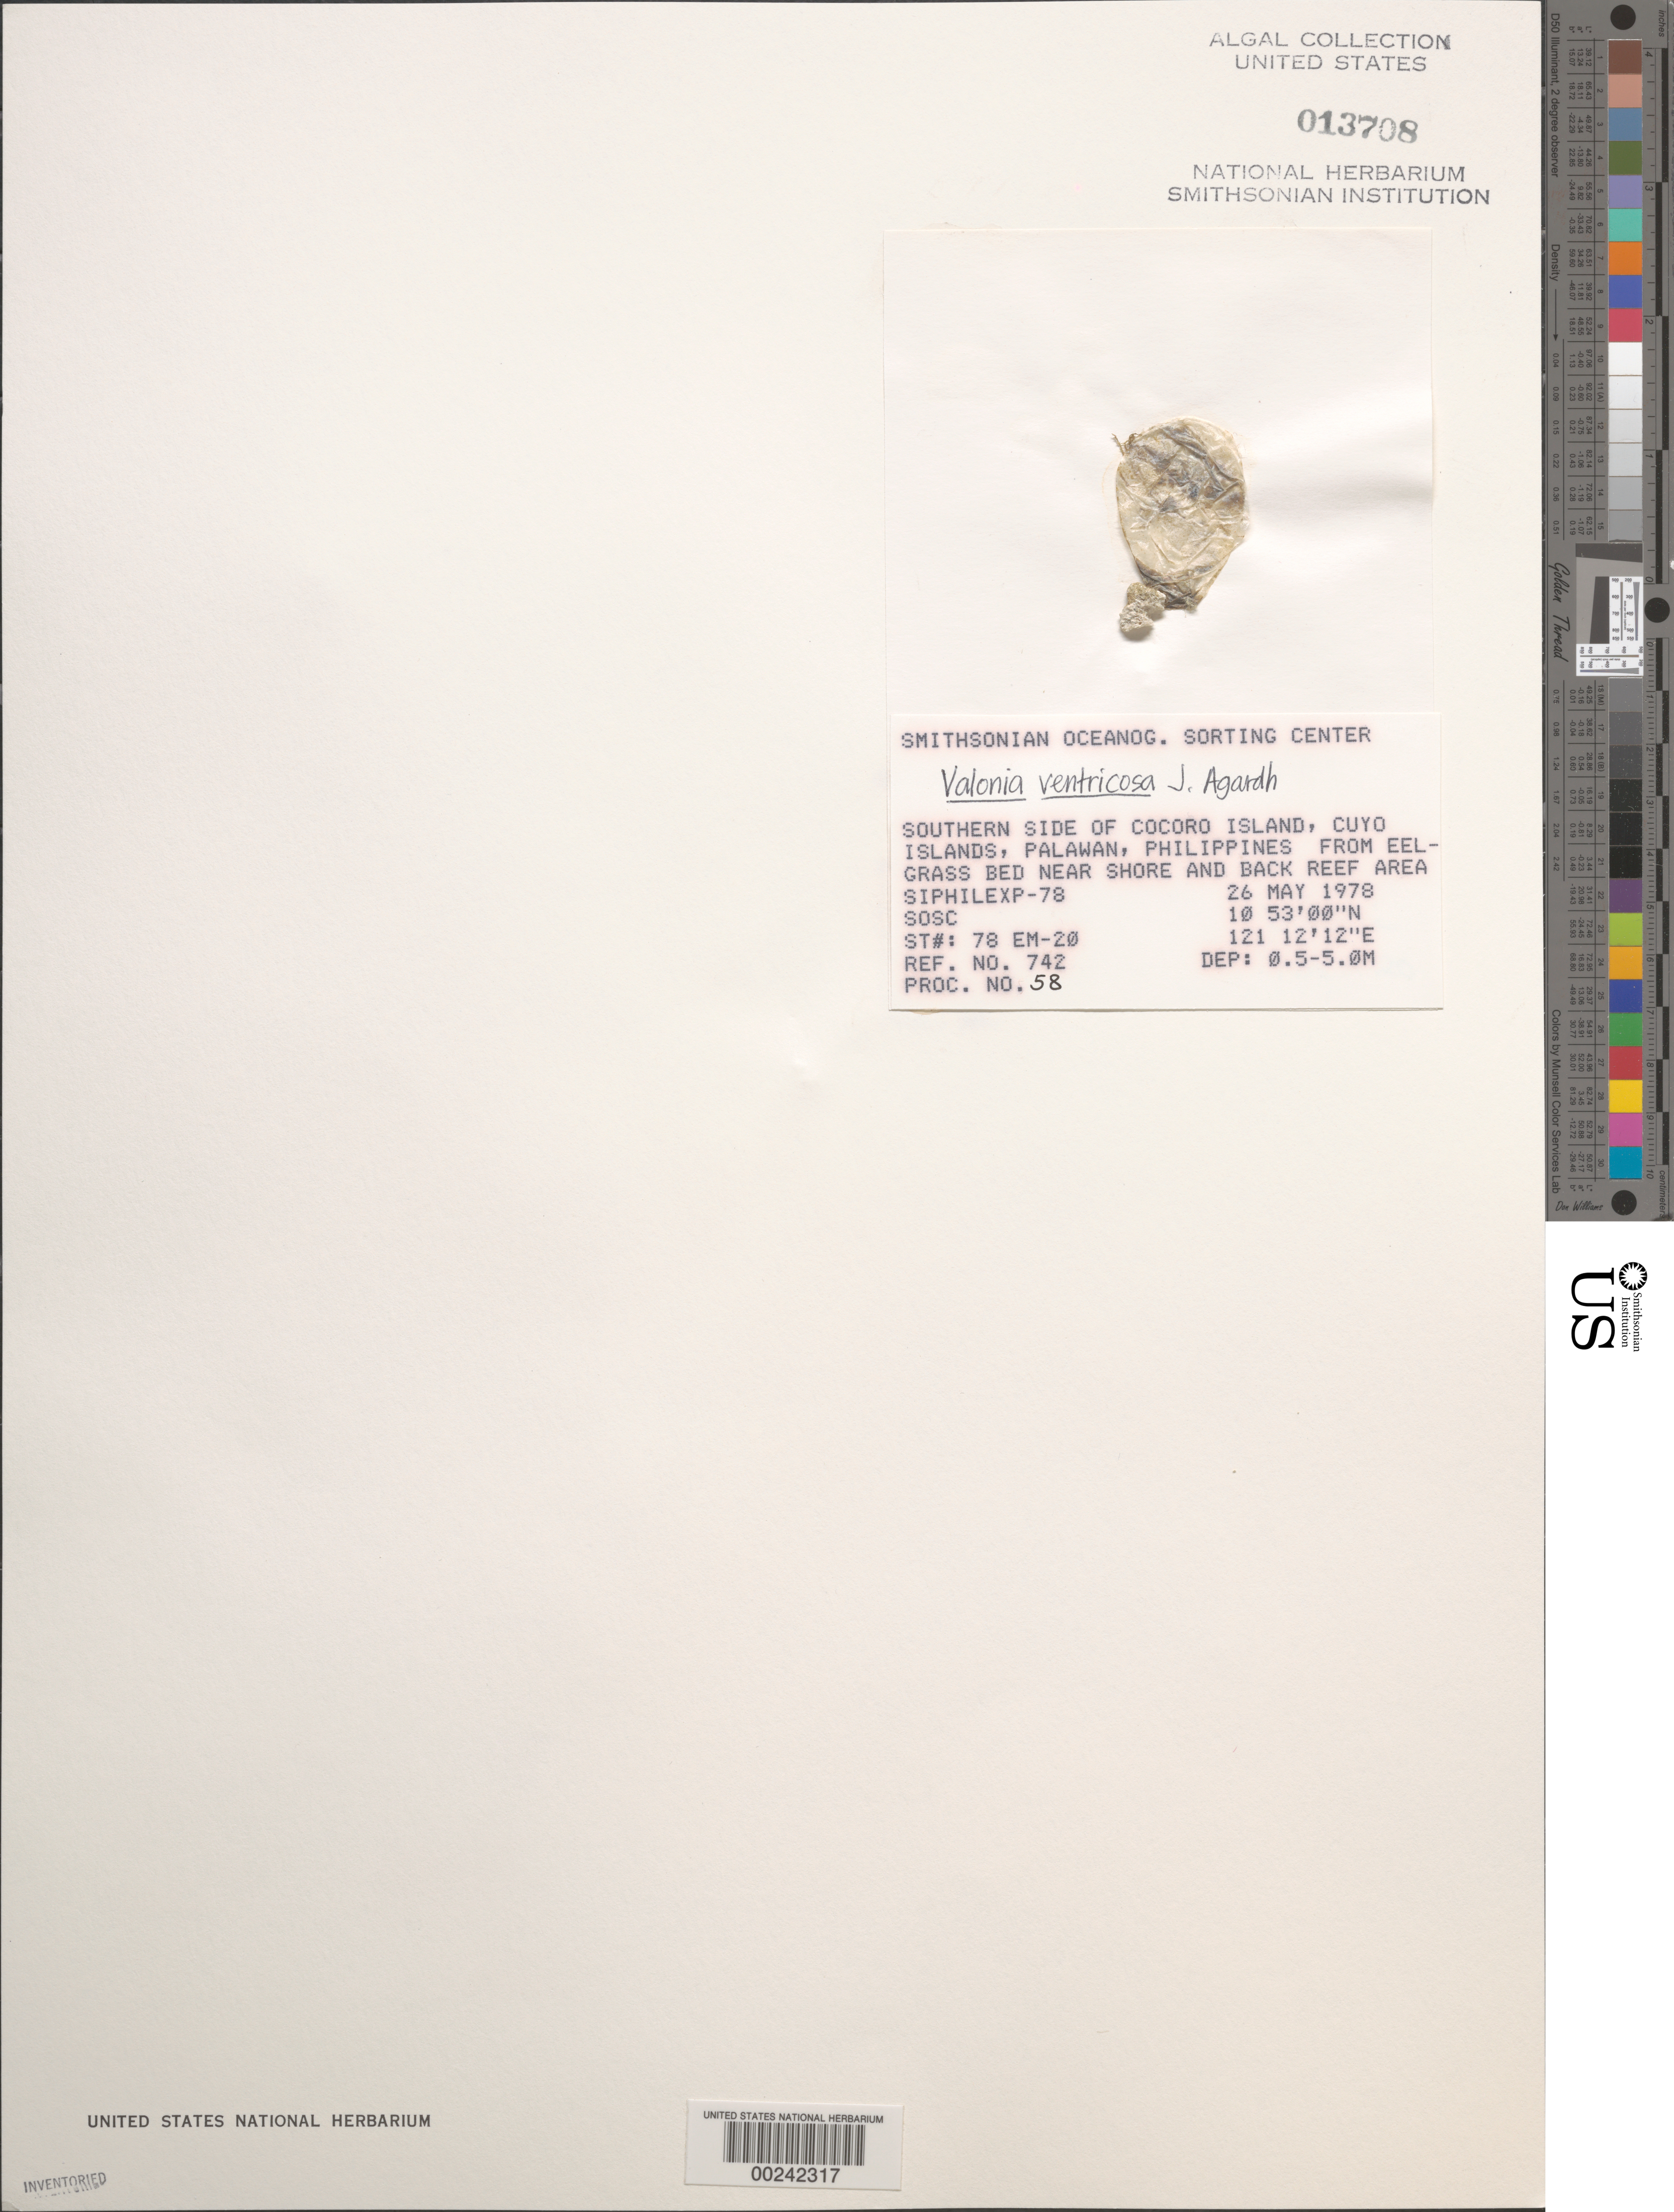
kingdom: Plantae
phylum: Chlorophyta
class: Ulvophyceae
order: Siphonocladales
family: Valoniaceae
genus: Valonia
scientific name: Valonia ventricosa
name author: J. Agardh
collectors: SOSC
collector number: Station 78 Em-20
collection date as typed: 26 May 1978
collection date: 1978-05-26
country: Philippines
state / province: Mimaropa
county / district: Palawan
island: Cocoro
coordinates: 10 53' 00" N, 121 12' 12" E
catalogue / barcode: US 13708